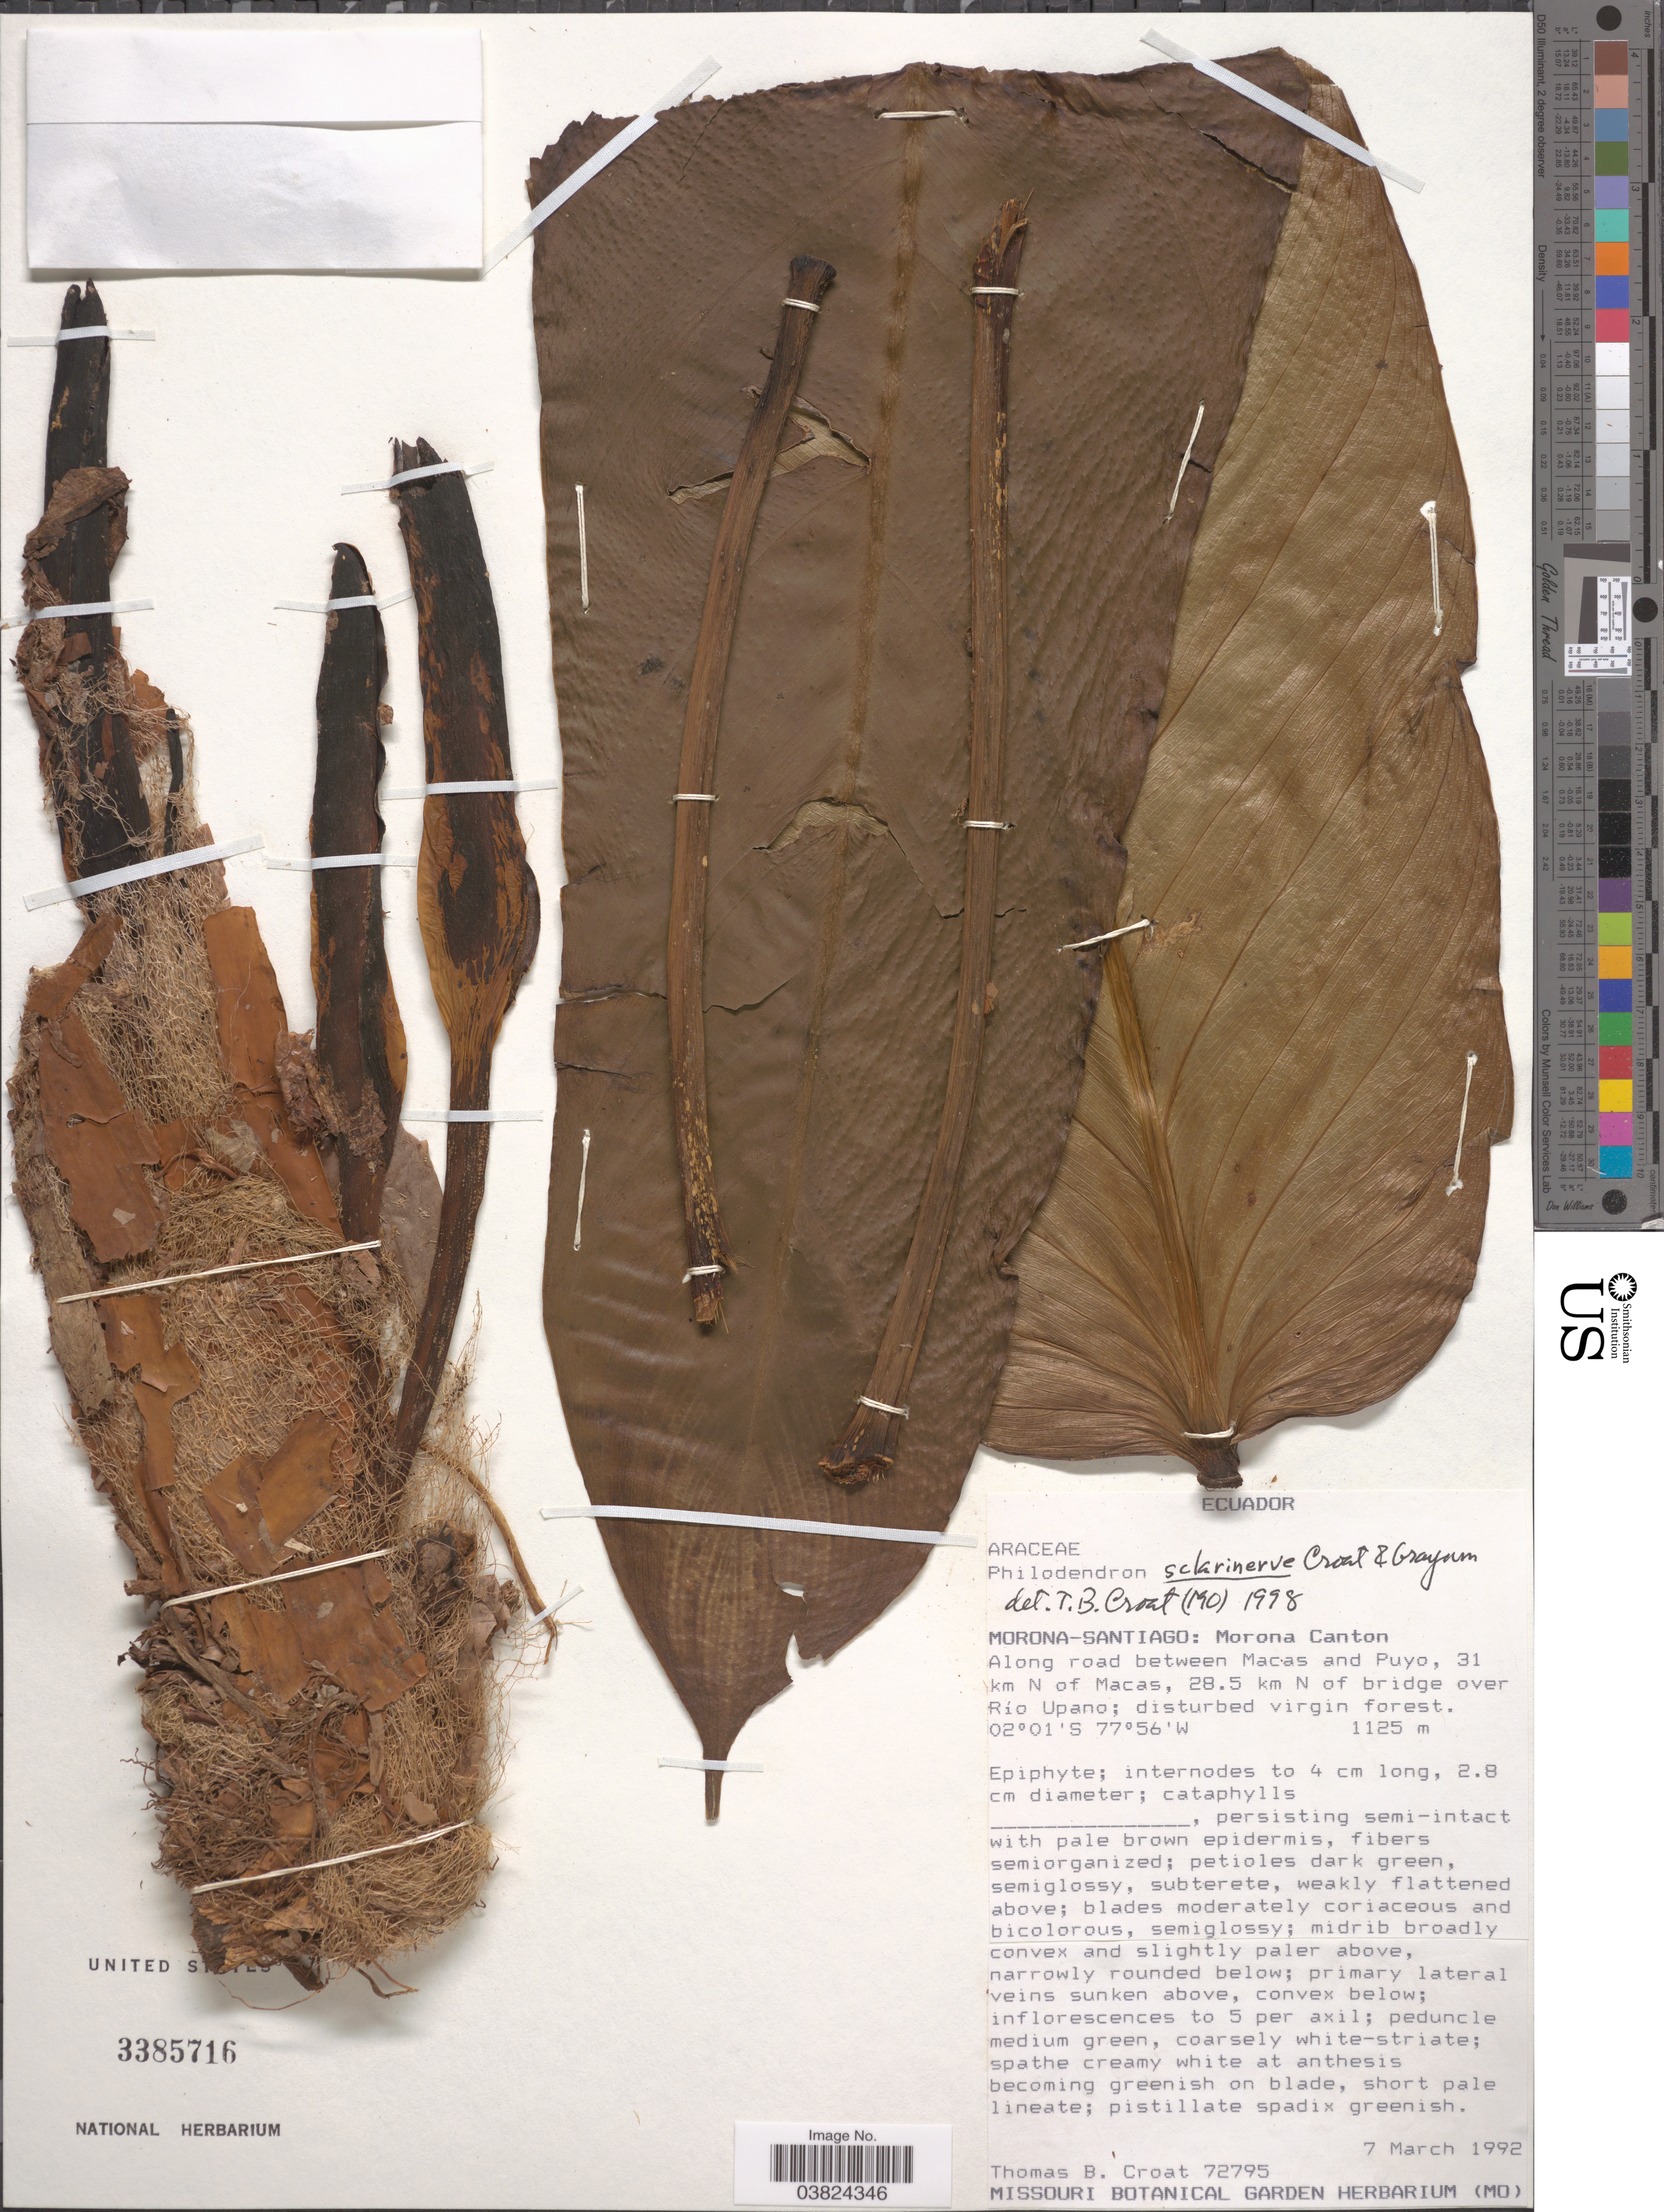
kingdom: Plantae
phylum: Tracheophyta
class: Liliopsida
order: Alismatales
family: Araceae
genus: Philodendron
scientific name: Philodendron scalarinerve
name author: Croat & Grayum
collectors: T. B. Croat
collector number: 72795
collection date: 1992-03-07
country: Ecuador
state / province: Morona-Santiago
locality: Morona Canton. Along road between Macas and Puyo, 31 km N of Macas, 28.5 km N of bridge over Río Upano.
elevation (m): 1125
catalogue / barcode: US 3385716